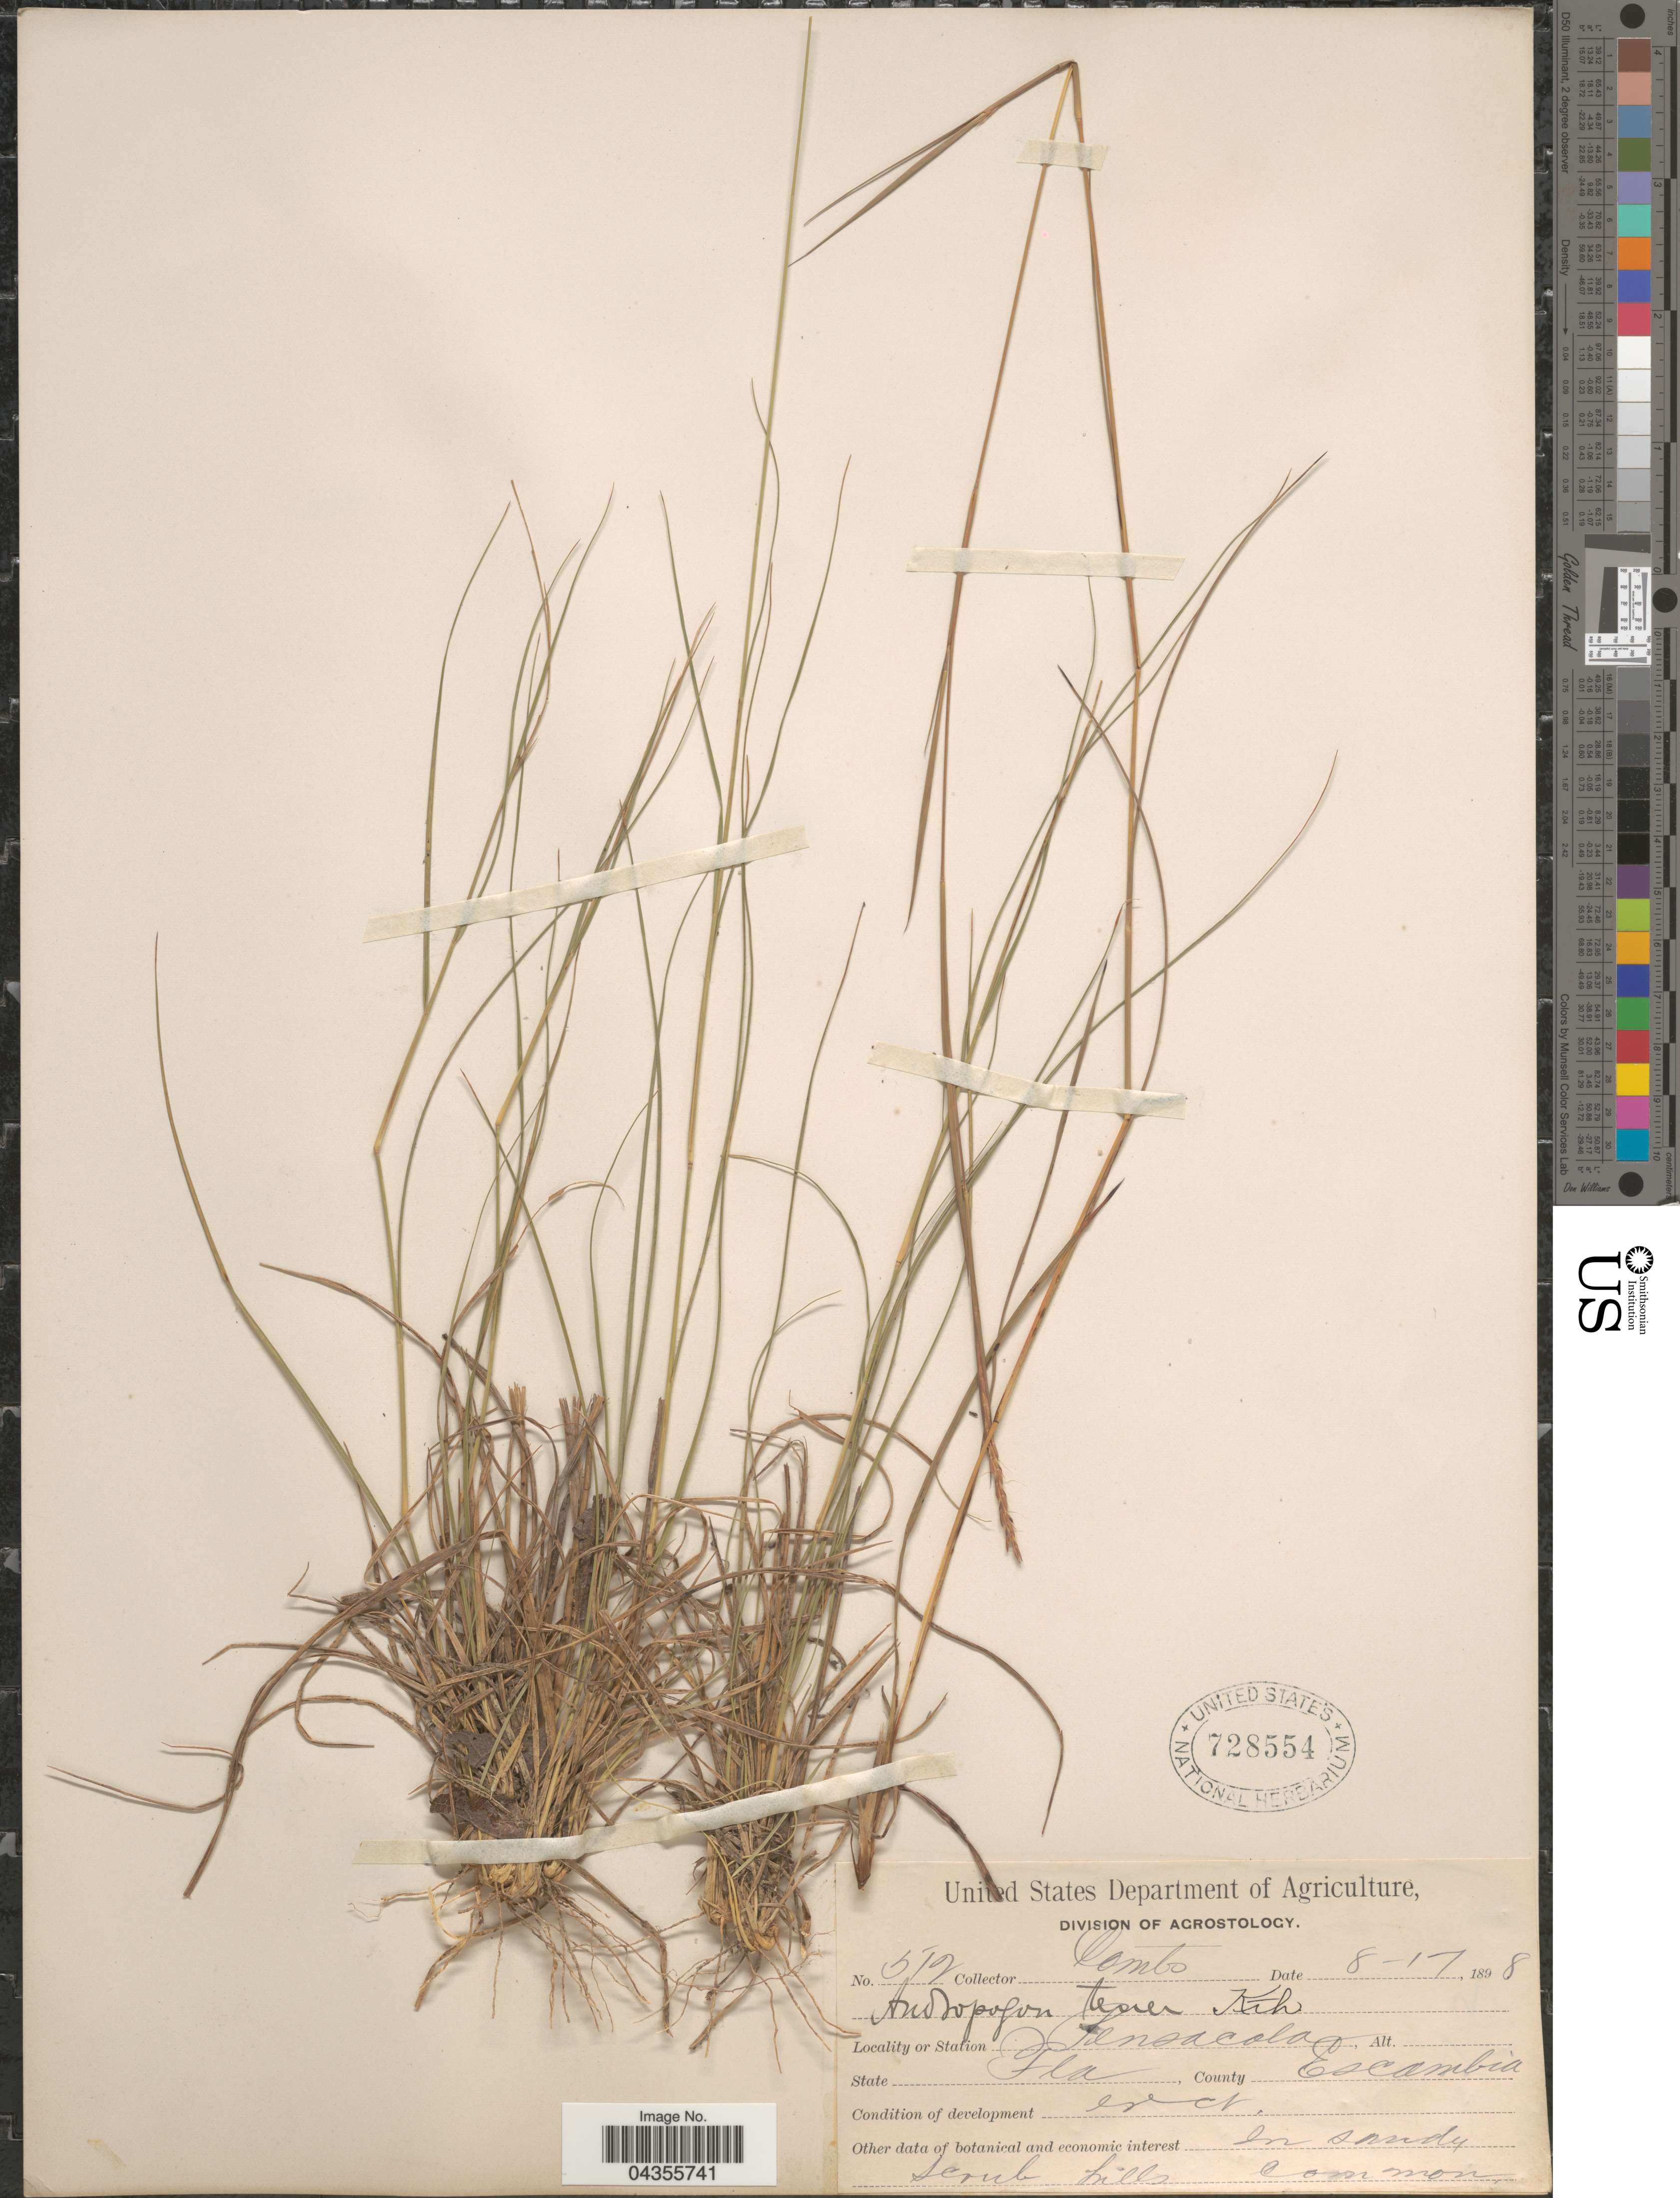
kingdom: Plantae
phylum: Tracheophyta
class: Liliopsida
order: Poales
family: Poaceae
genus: Schizachyrium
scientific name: Schizachyrium tenerum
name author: Nees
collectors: -. Combs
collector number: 512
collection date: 1898-08-17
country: United States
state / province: Florida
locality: Pensacola. County Escambia.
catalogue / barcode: US 728554